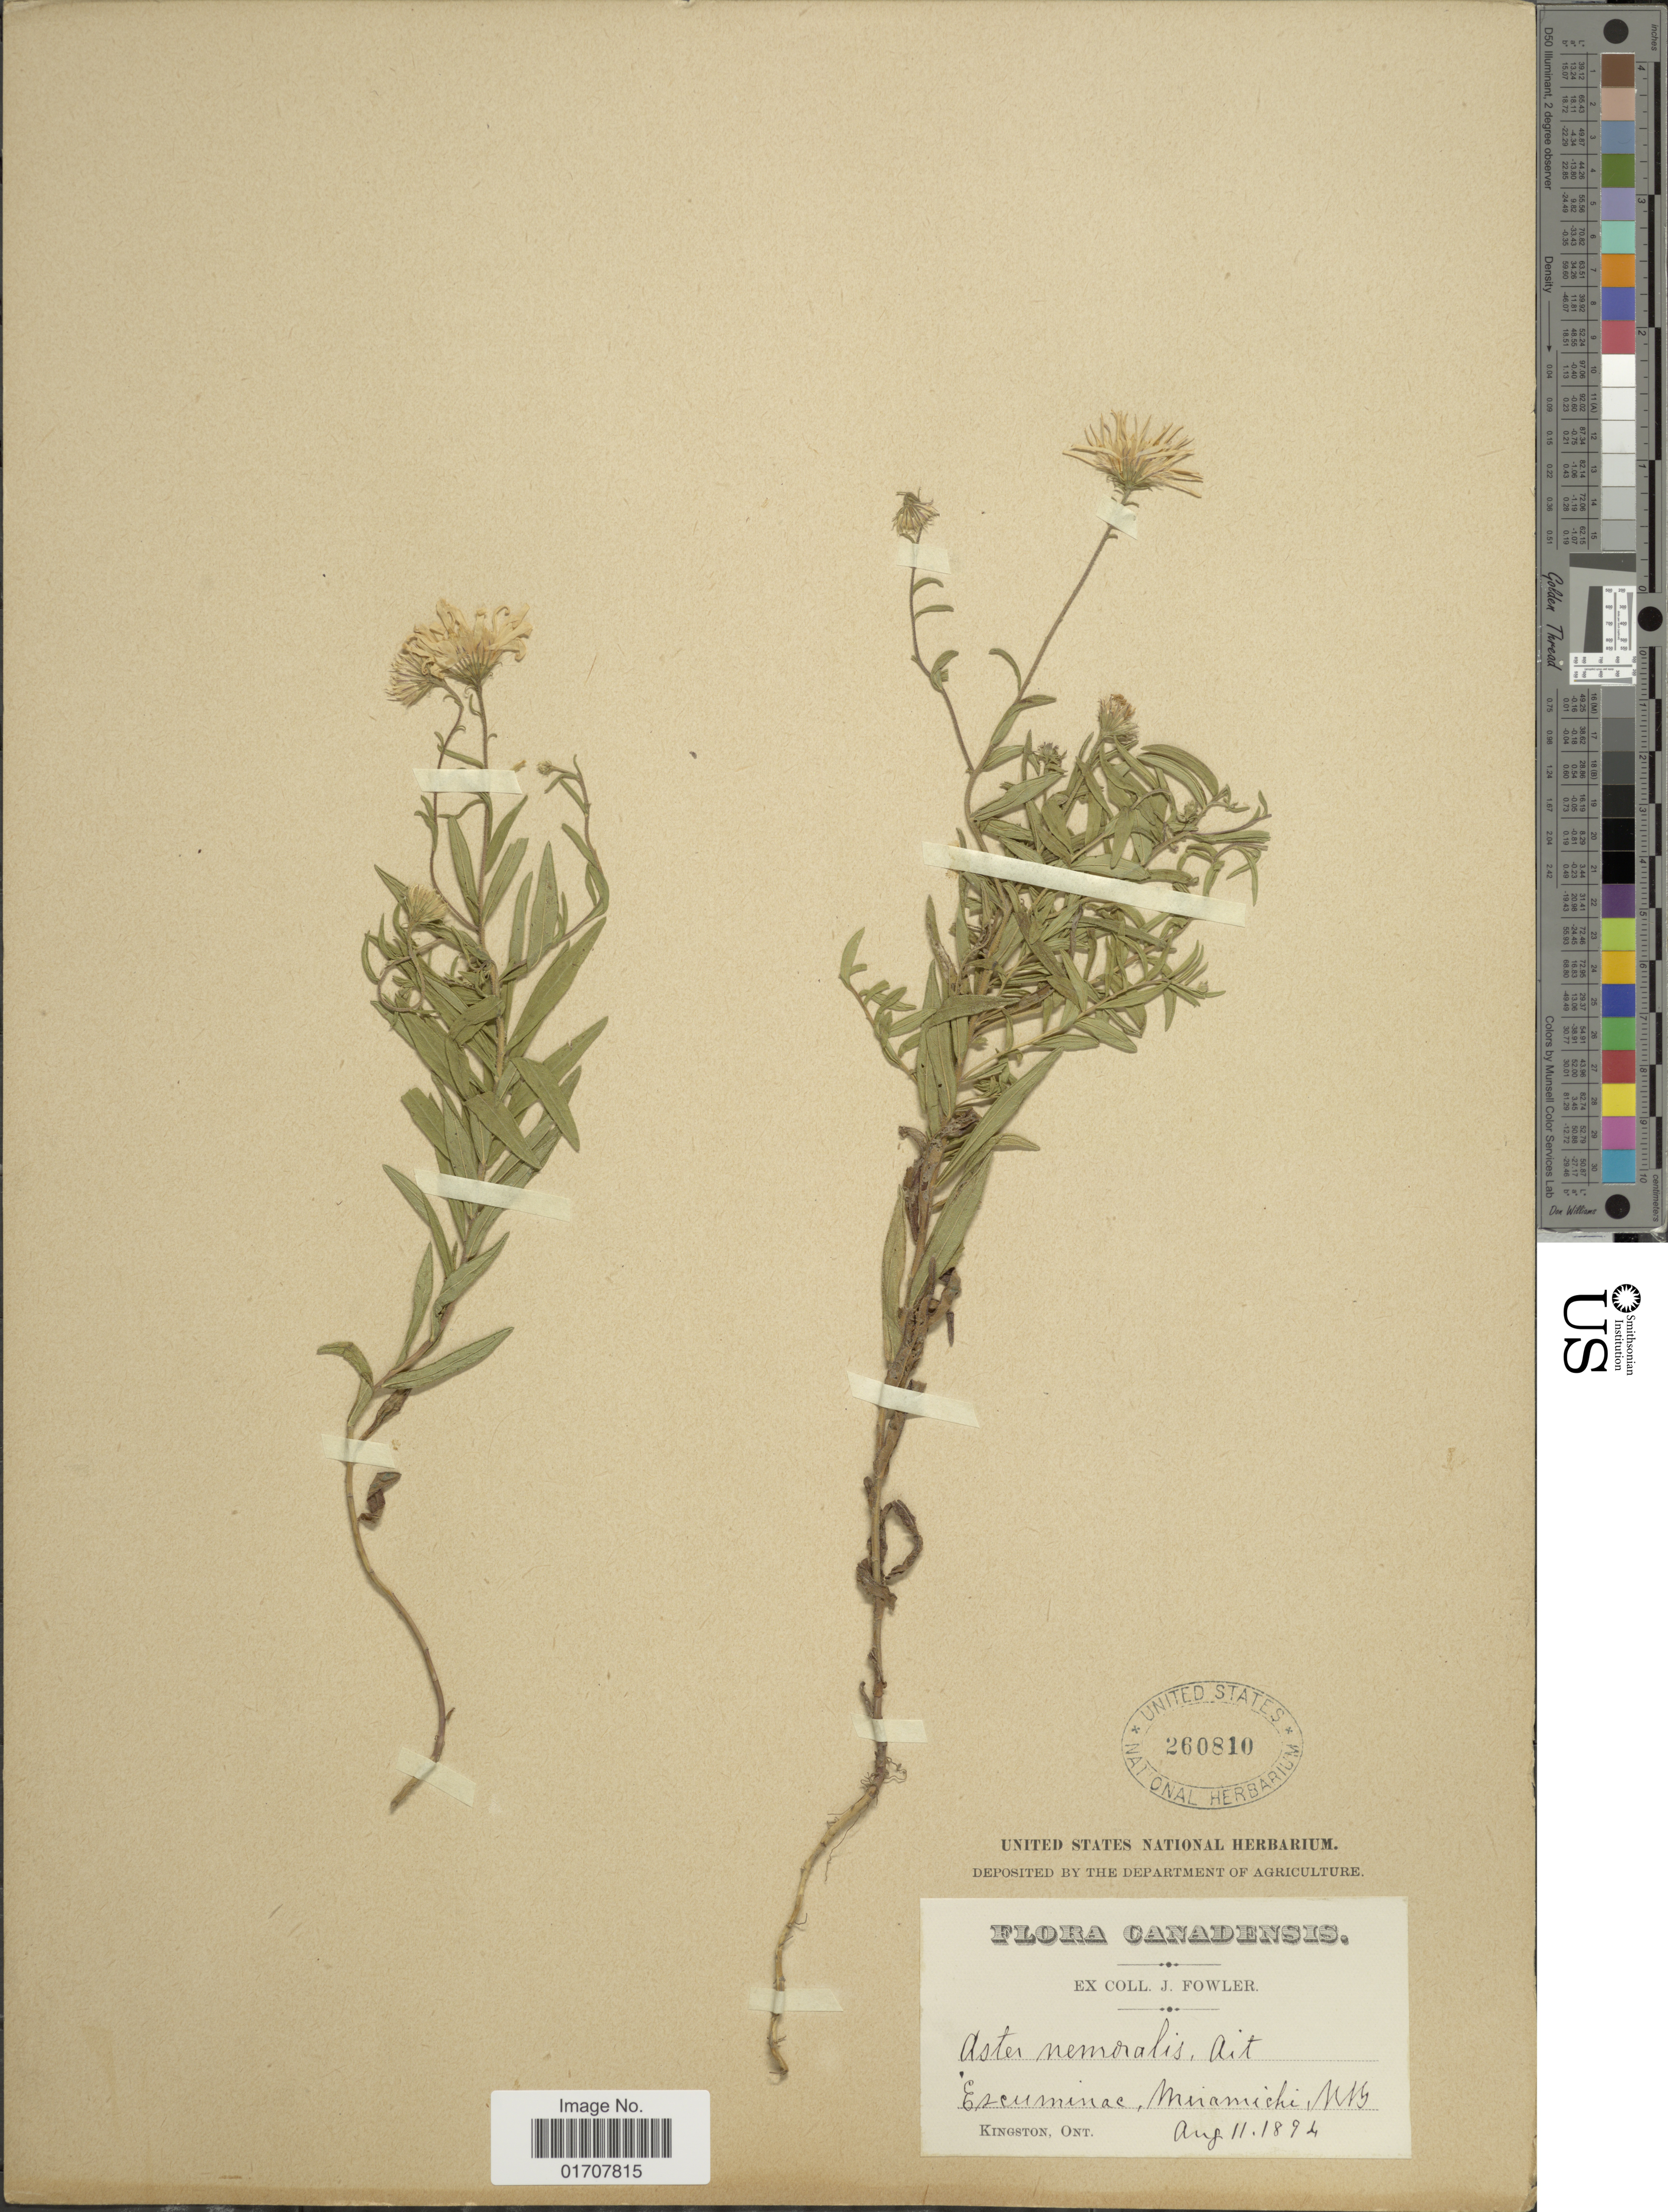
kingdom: Plantae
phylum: Tracheophyta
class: Magnoliopsida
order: Asterales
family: Asteraceae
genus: Oclemena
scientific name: Oclemena nemoralis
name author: (Aiton) Greene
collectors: J. P. Fowler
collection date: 1894-08-11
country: Canada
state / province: New Brunswick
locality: Escuminac, Miramichi, N.B.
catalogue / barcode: US 260810